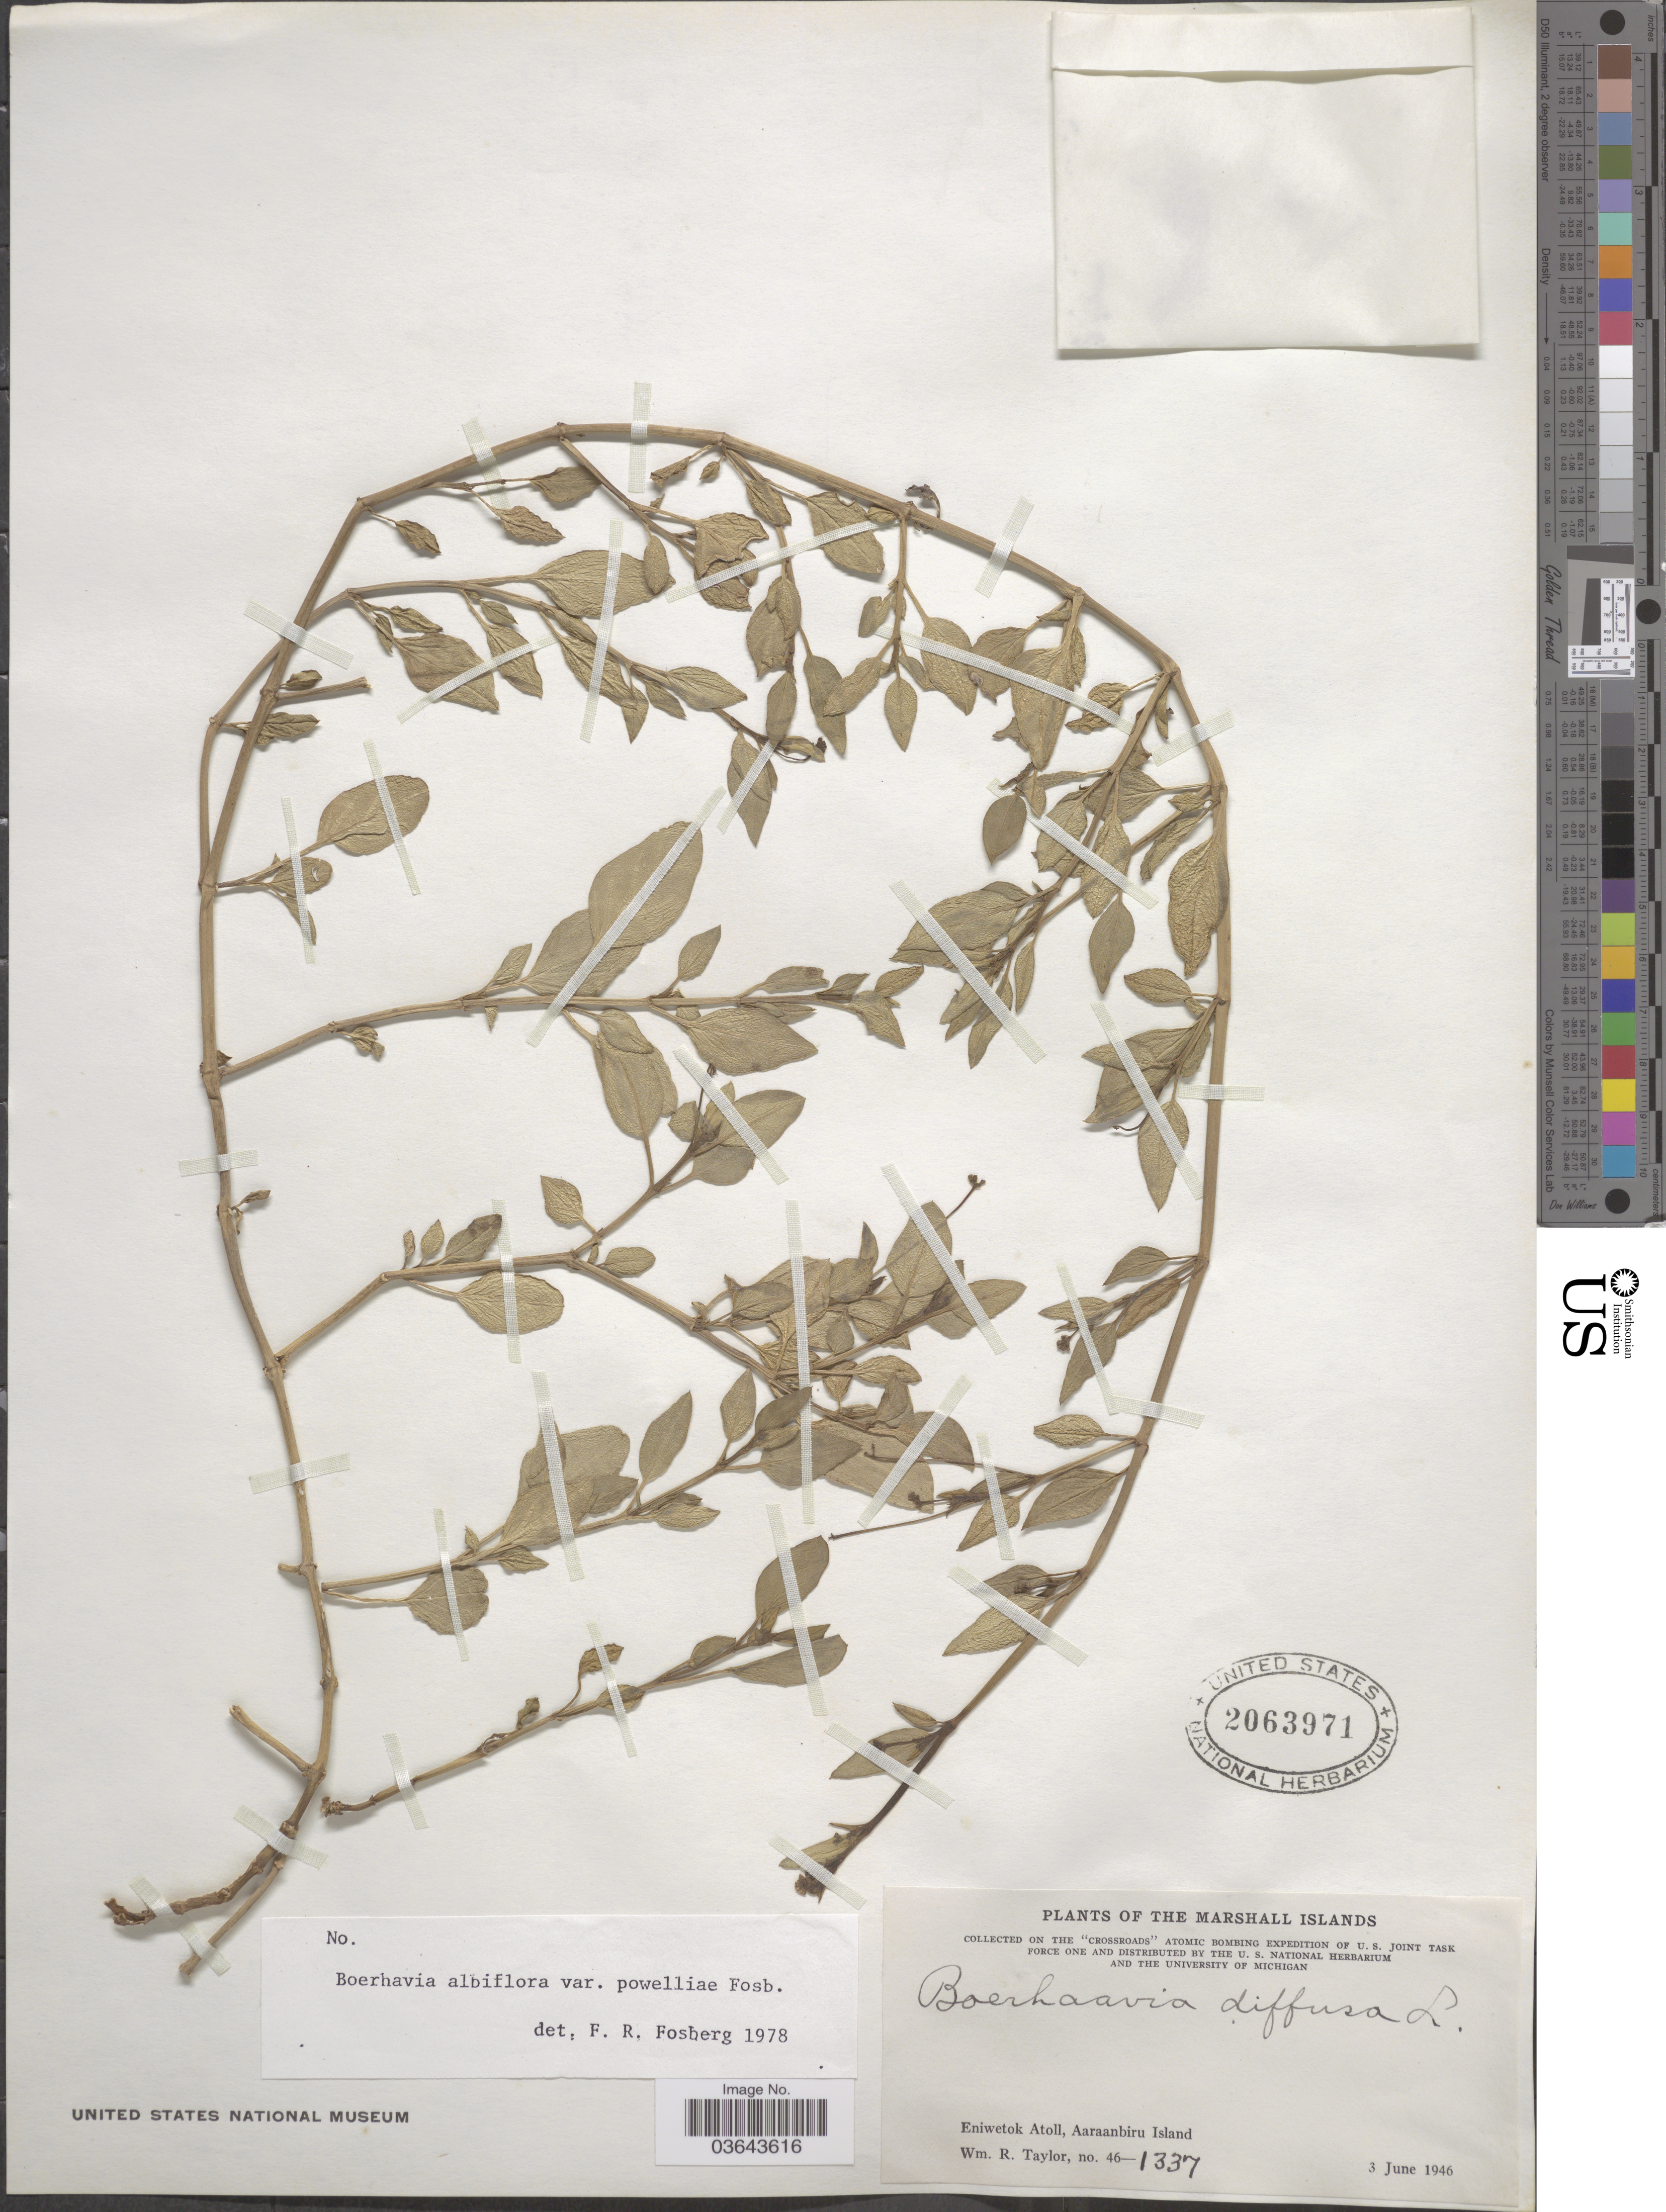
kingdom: Plantae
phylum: Tracheophyta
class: Magnoliopsida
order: Caryophyllales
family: Nyctaginaceae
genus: Boerhavia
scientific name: Boerhavia albiflora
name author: Fosberg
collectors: W. R. Taylor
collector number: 46-1337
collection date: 1946-06-03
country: Marshall Islands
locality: Eniwetok Atoll, Aaraanbiru Island.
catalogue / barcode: US 2063971